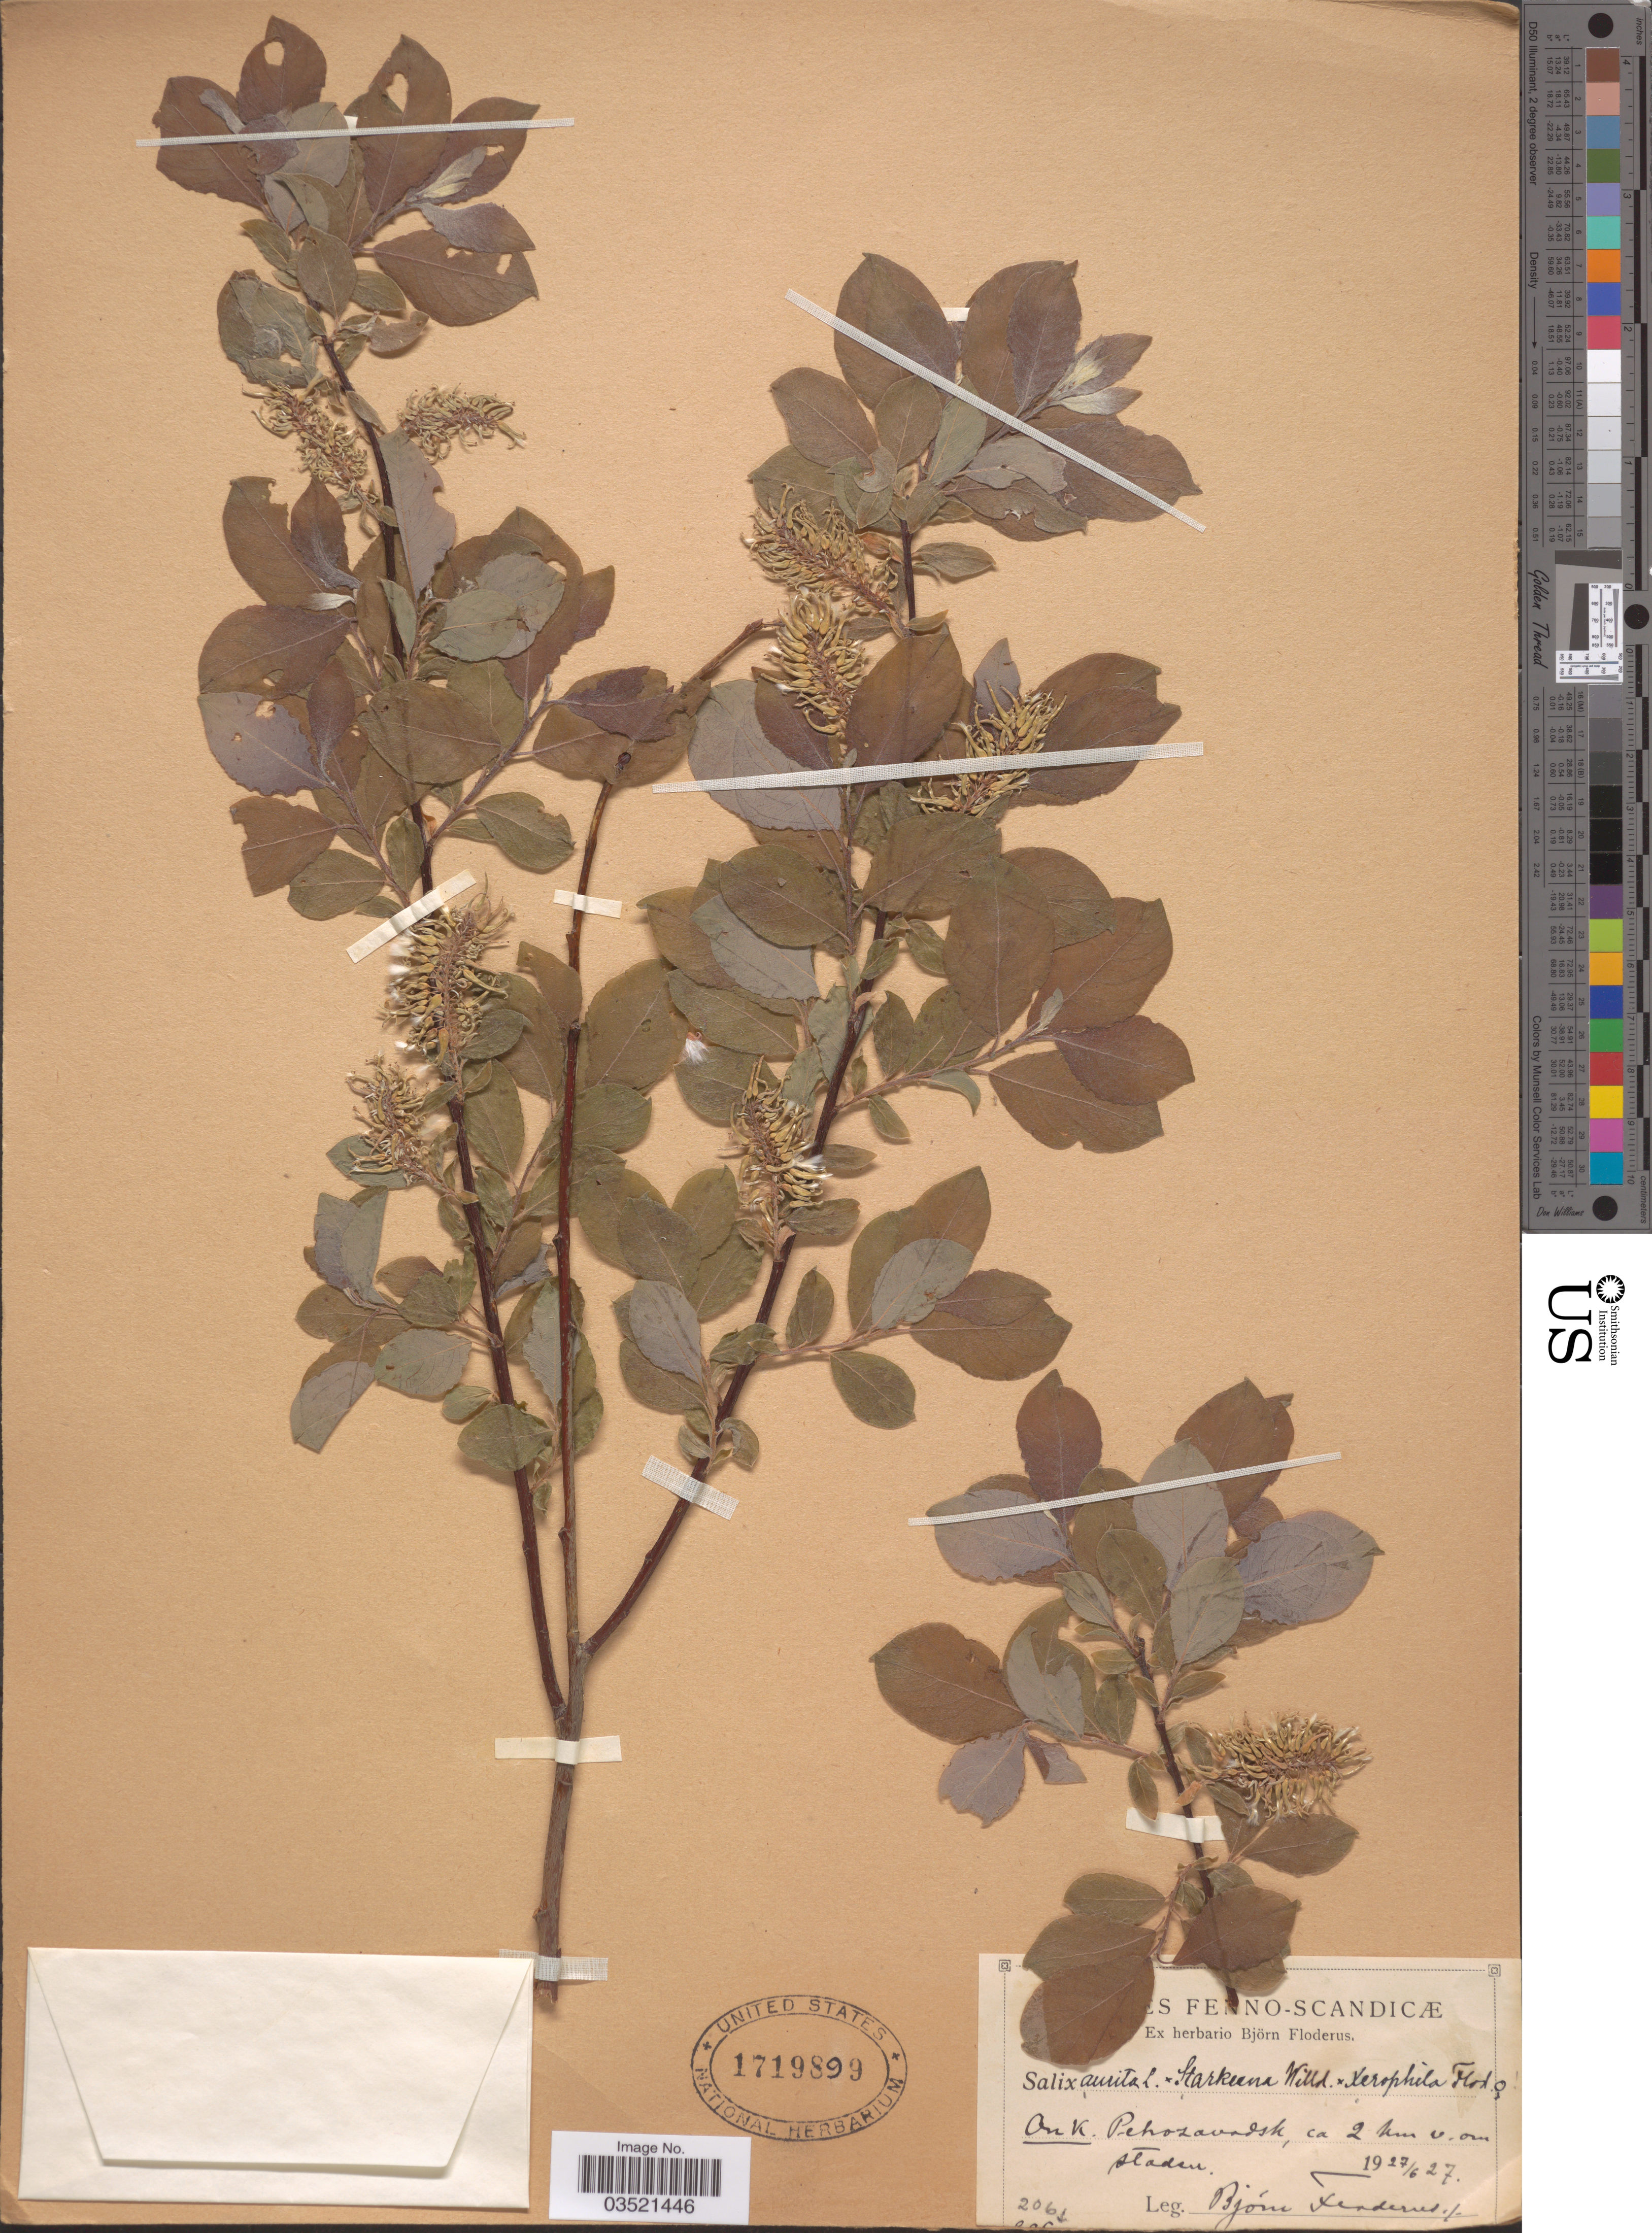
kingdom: Plantae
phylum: Tracheophyta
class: Magnoliopsida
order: Malpighiales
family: Salicaceae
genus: Salix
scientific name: Salix aurita x S. starkeana Willd. x S. xerophila Flod.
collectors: B. G. O. Floderus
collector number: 206s*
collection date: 1927-06-27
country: Russian Federation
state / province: Karelia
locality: Fenno-Scandicæ. Onk. Petrozavodsk, ca 2 km v. om staden.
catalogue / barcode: US 1719899